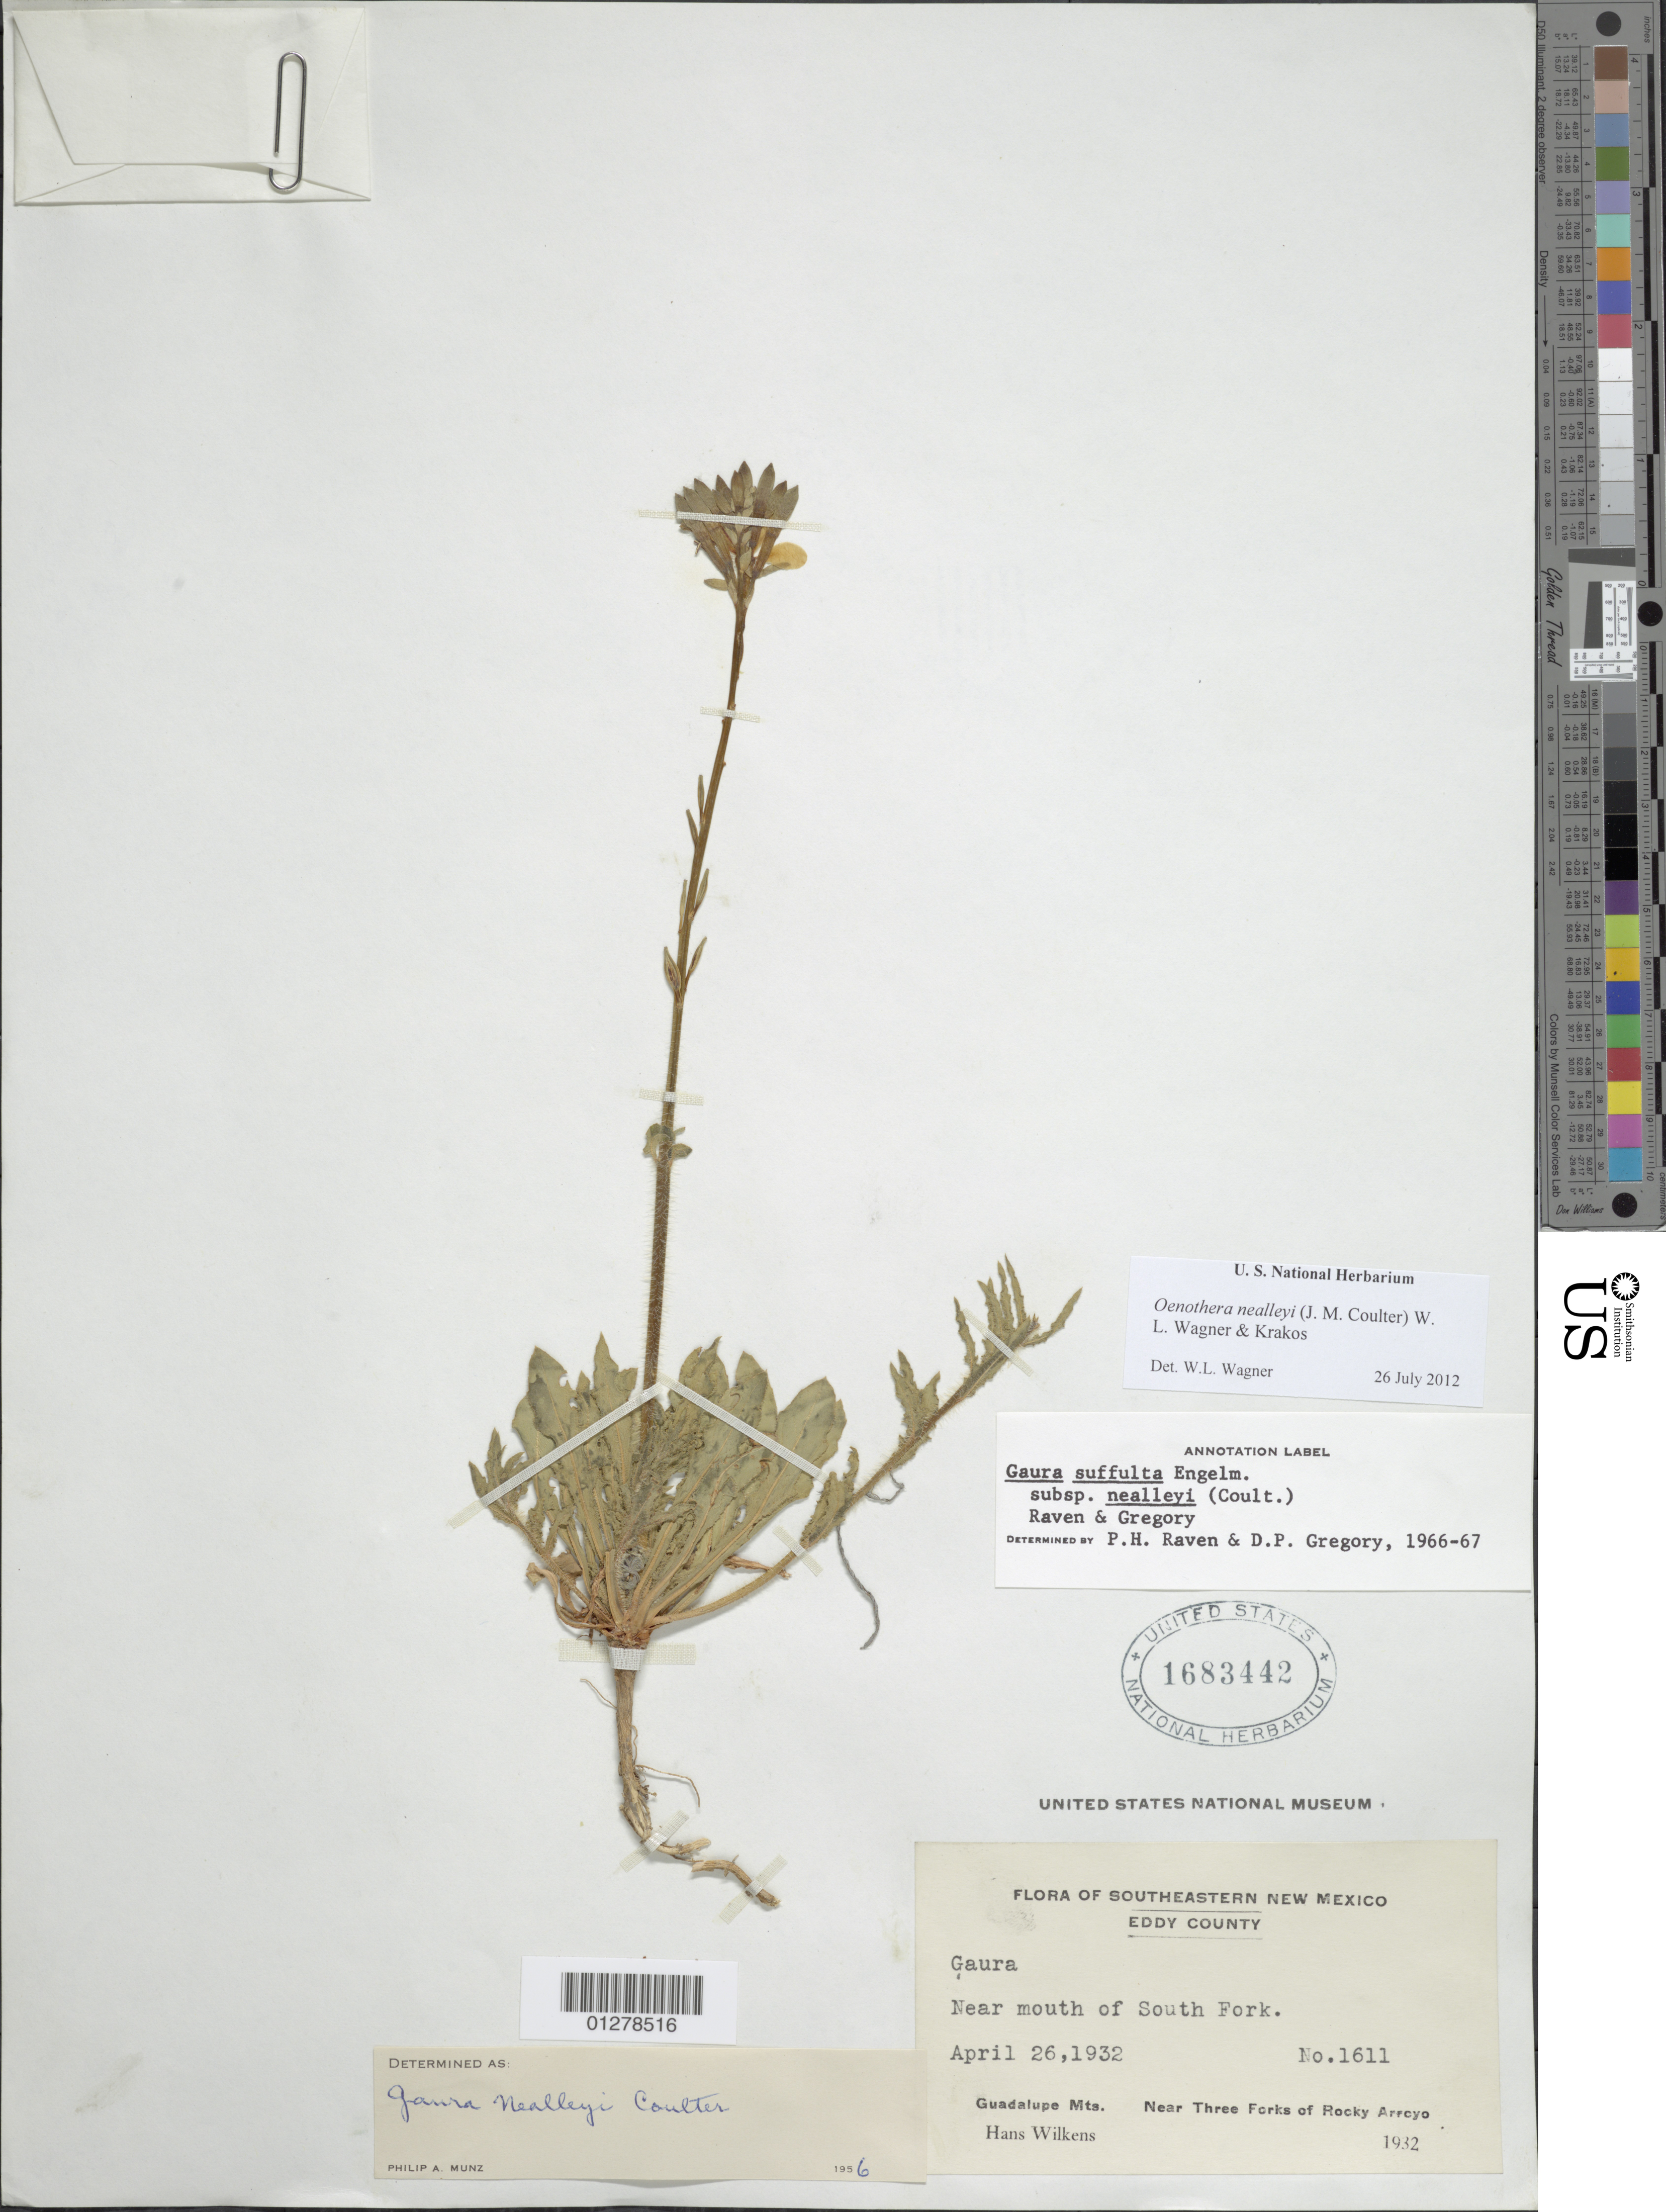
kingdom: Plantae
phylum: Tracheophyta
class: Magnoliopsida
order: Myrtales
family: Onagraceae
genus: Oenothera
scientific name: Oenothera nealleyi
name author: (J.M. Coult.) Krakos & W.L. Wagner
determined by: Wagner, W. L., (BOT), Smithsonian Institution - National Museum of Natural History (UNITED STATES)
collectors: H. Wilkens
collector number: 1611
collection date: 1932-04-26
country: United States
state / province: New Mexico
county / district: Eddy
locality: Near mouth of South Fork. Guadalupe Mts. Near Three Forks of Rocky Arroyo.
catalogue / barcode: US 1683442